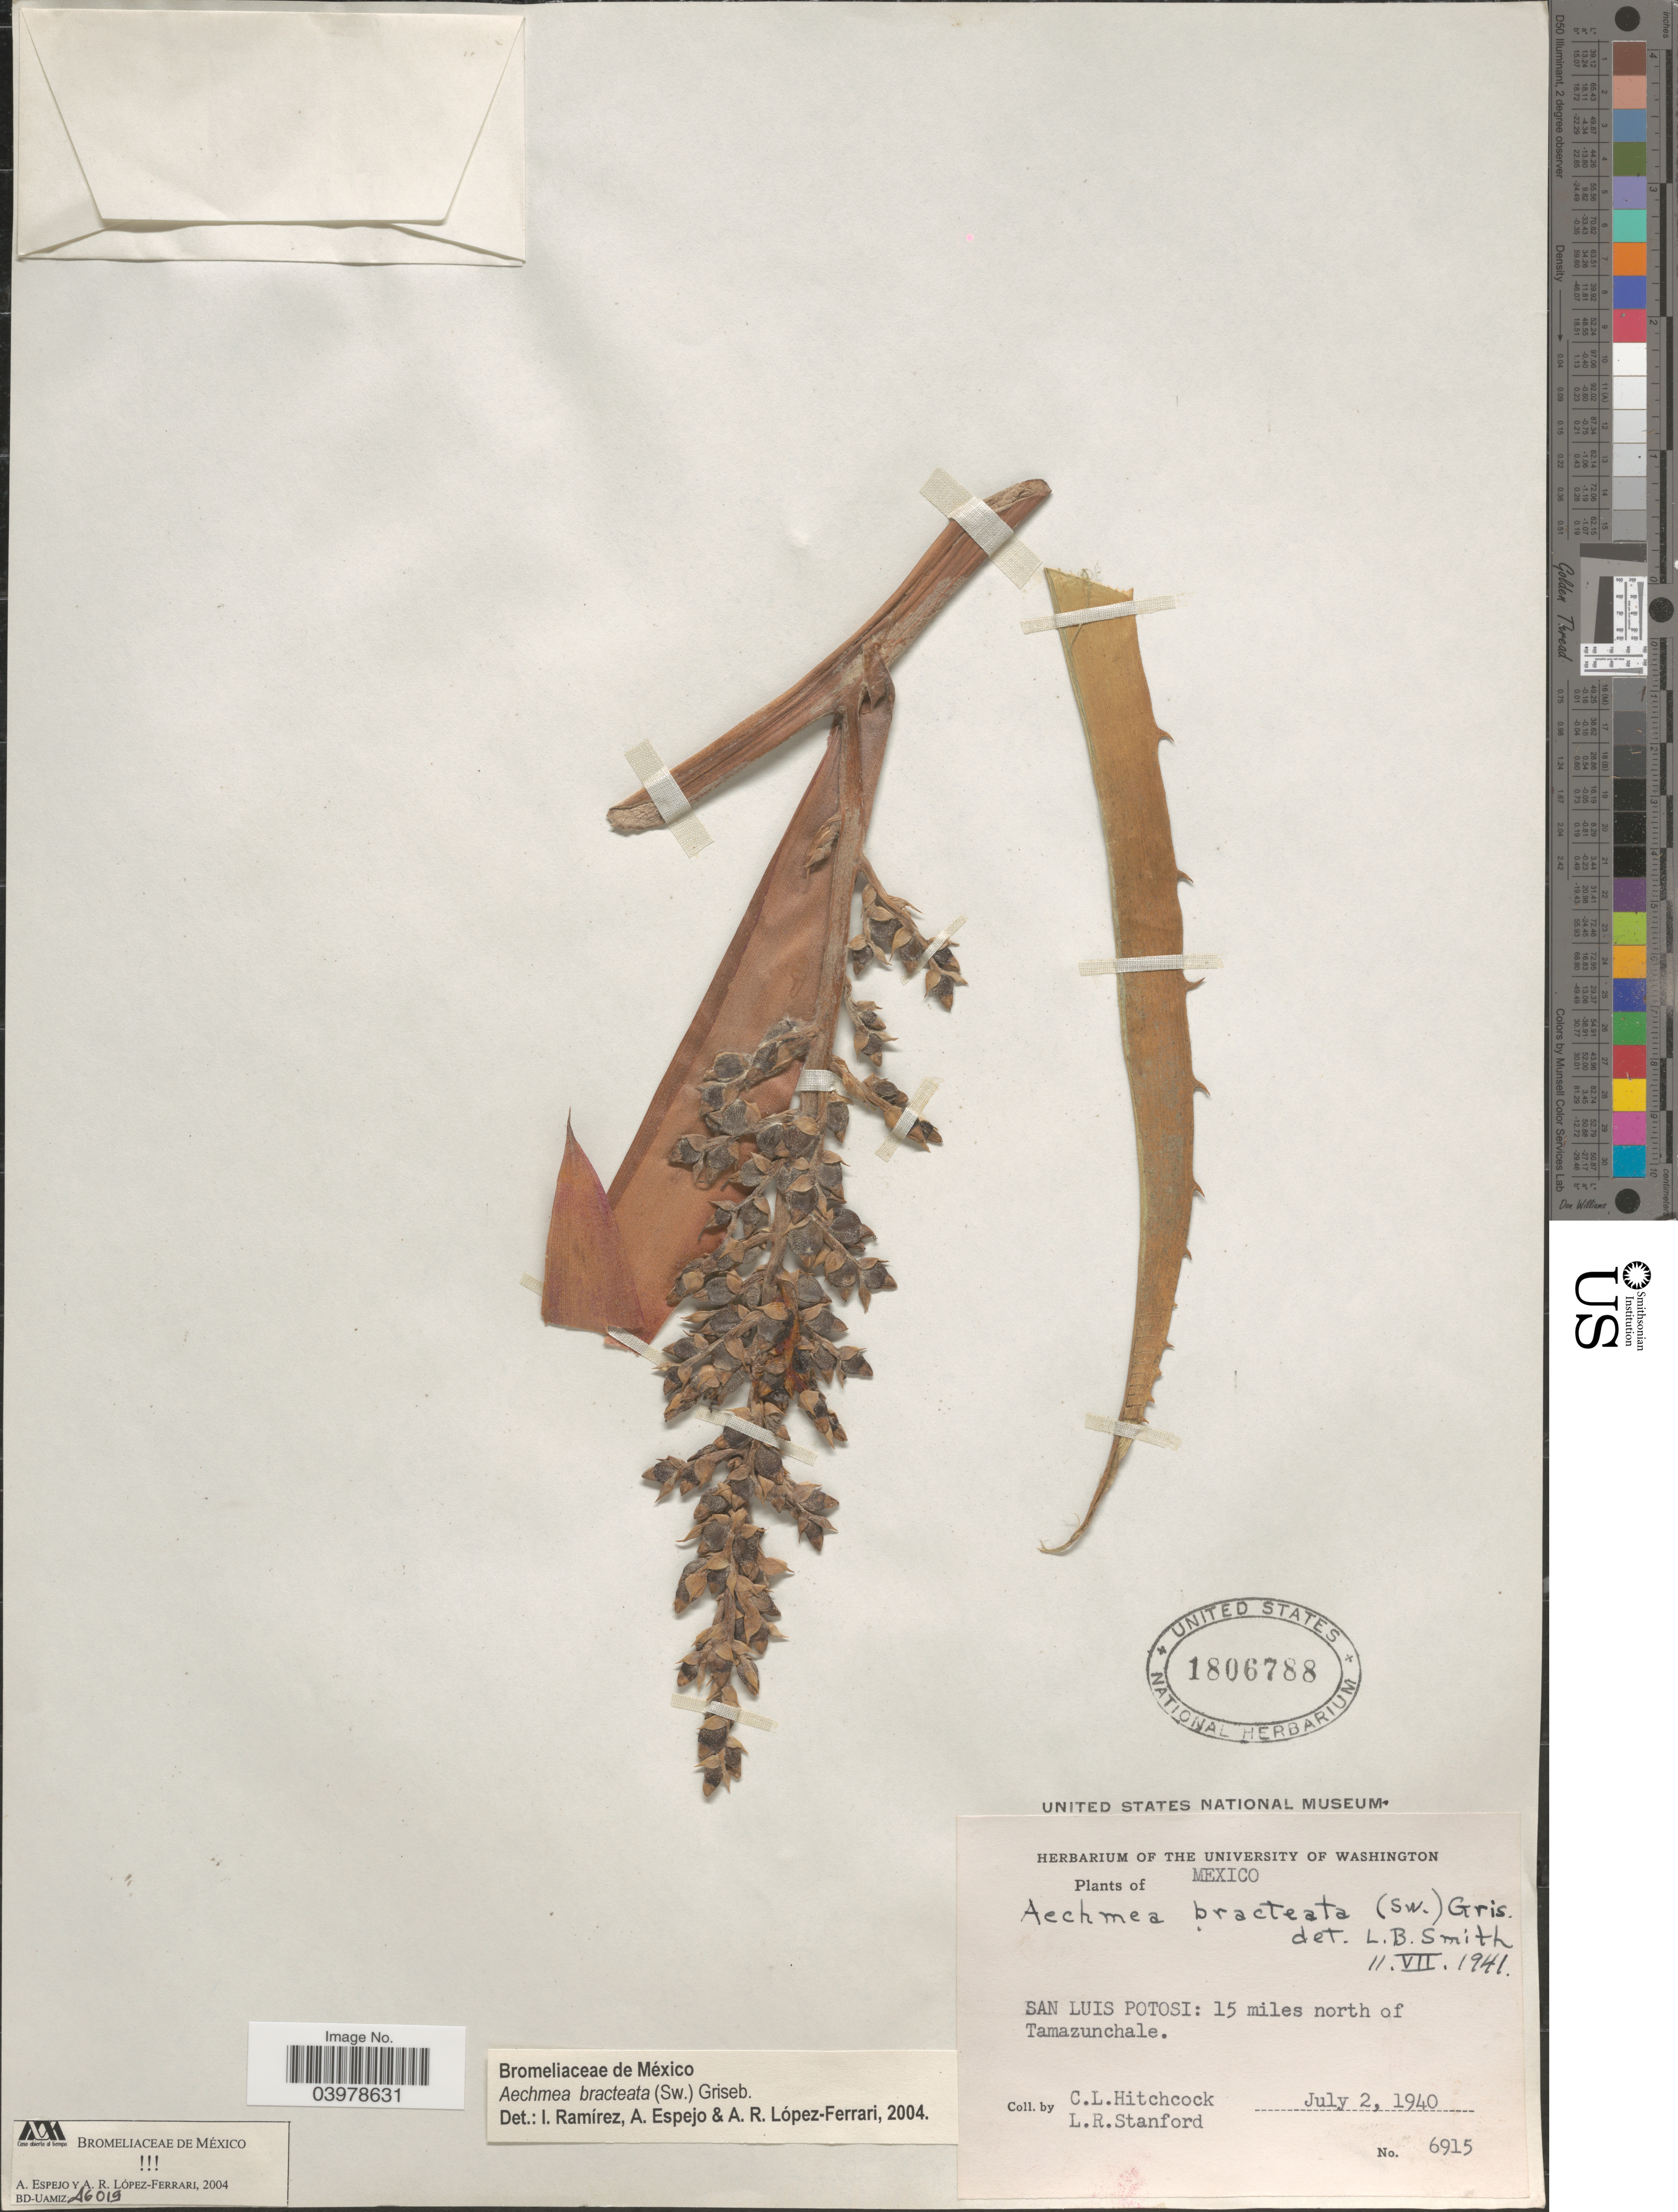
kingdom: Plantae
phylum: Tracheophyta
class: Liliopsida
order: Poales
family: Bromeliaceae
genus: Aechmea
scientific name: Aechmea bracteata var. bracteata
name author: (Sw.) Griseb.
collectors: C. L. Hitchcock & L. R. Stanford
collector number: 6915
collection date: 1940-07-02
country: Mexico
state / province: San Luis Potosí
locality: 15 miles north of Tamazunchale.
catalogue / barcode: US 1806788